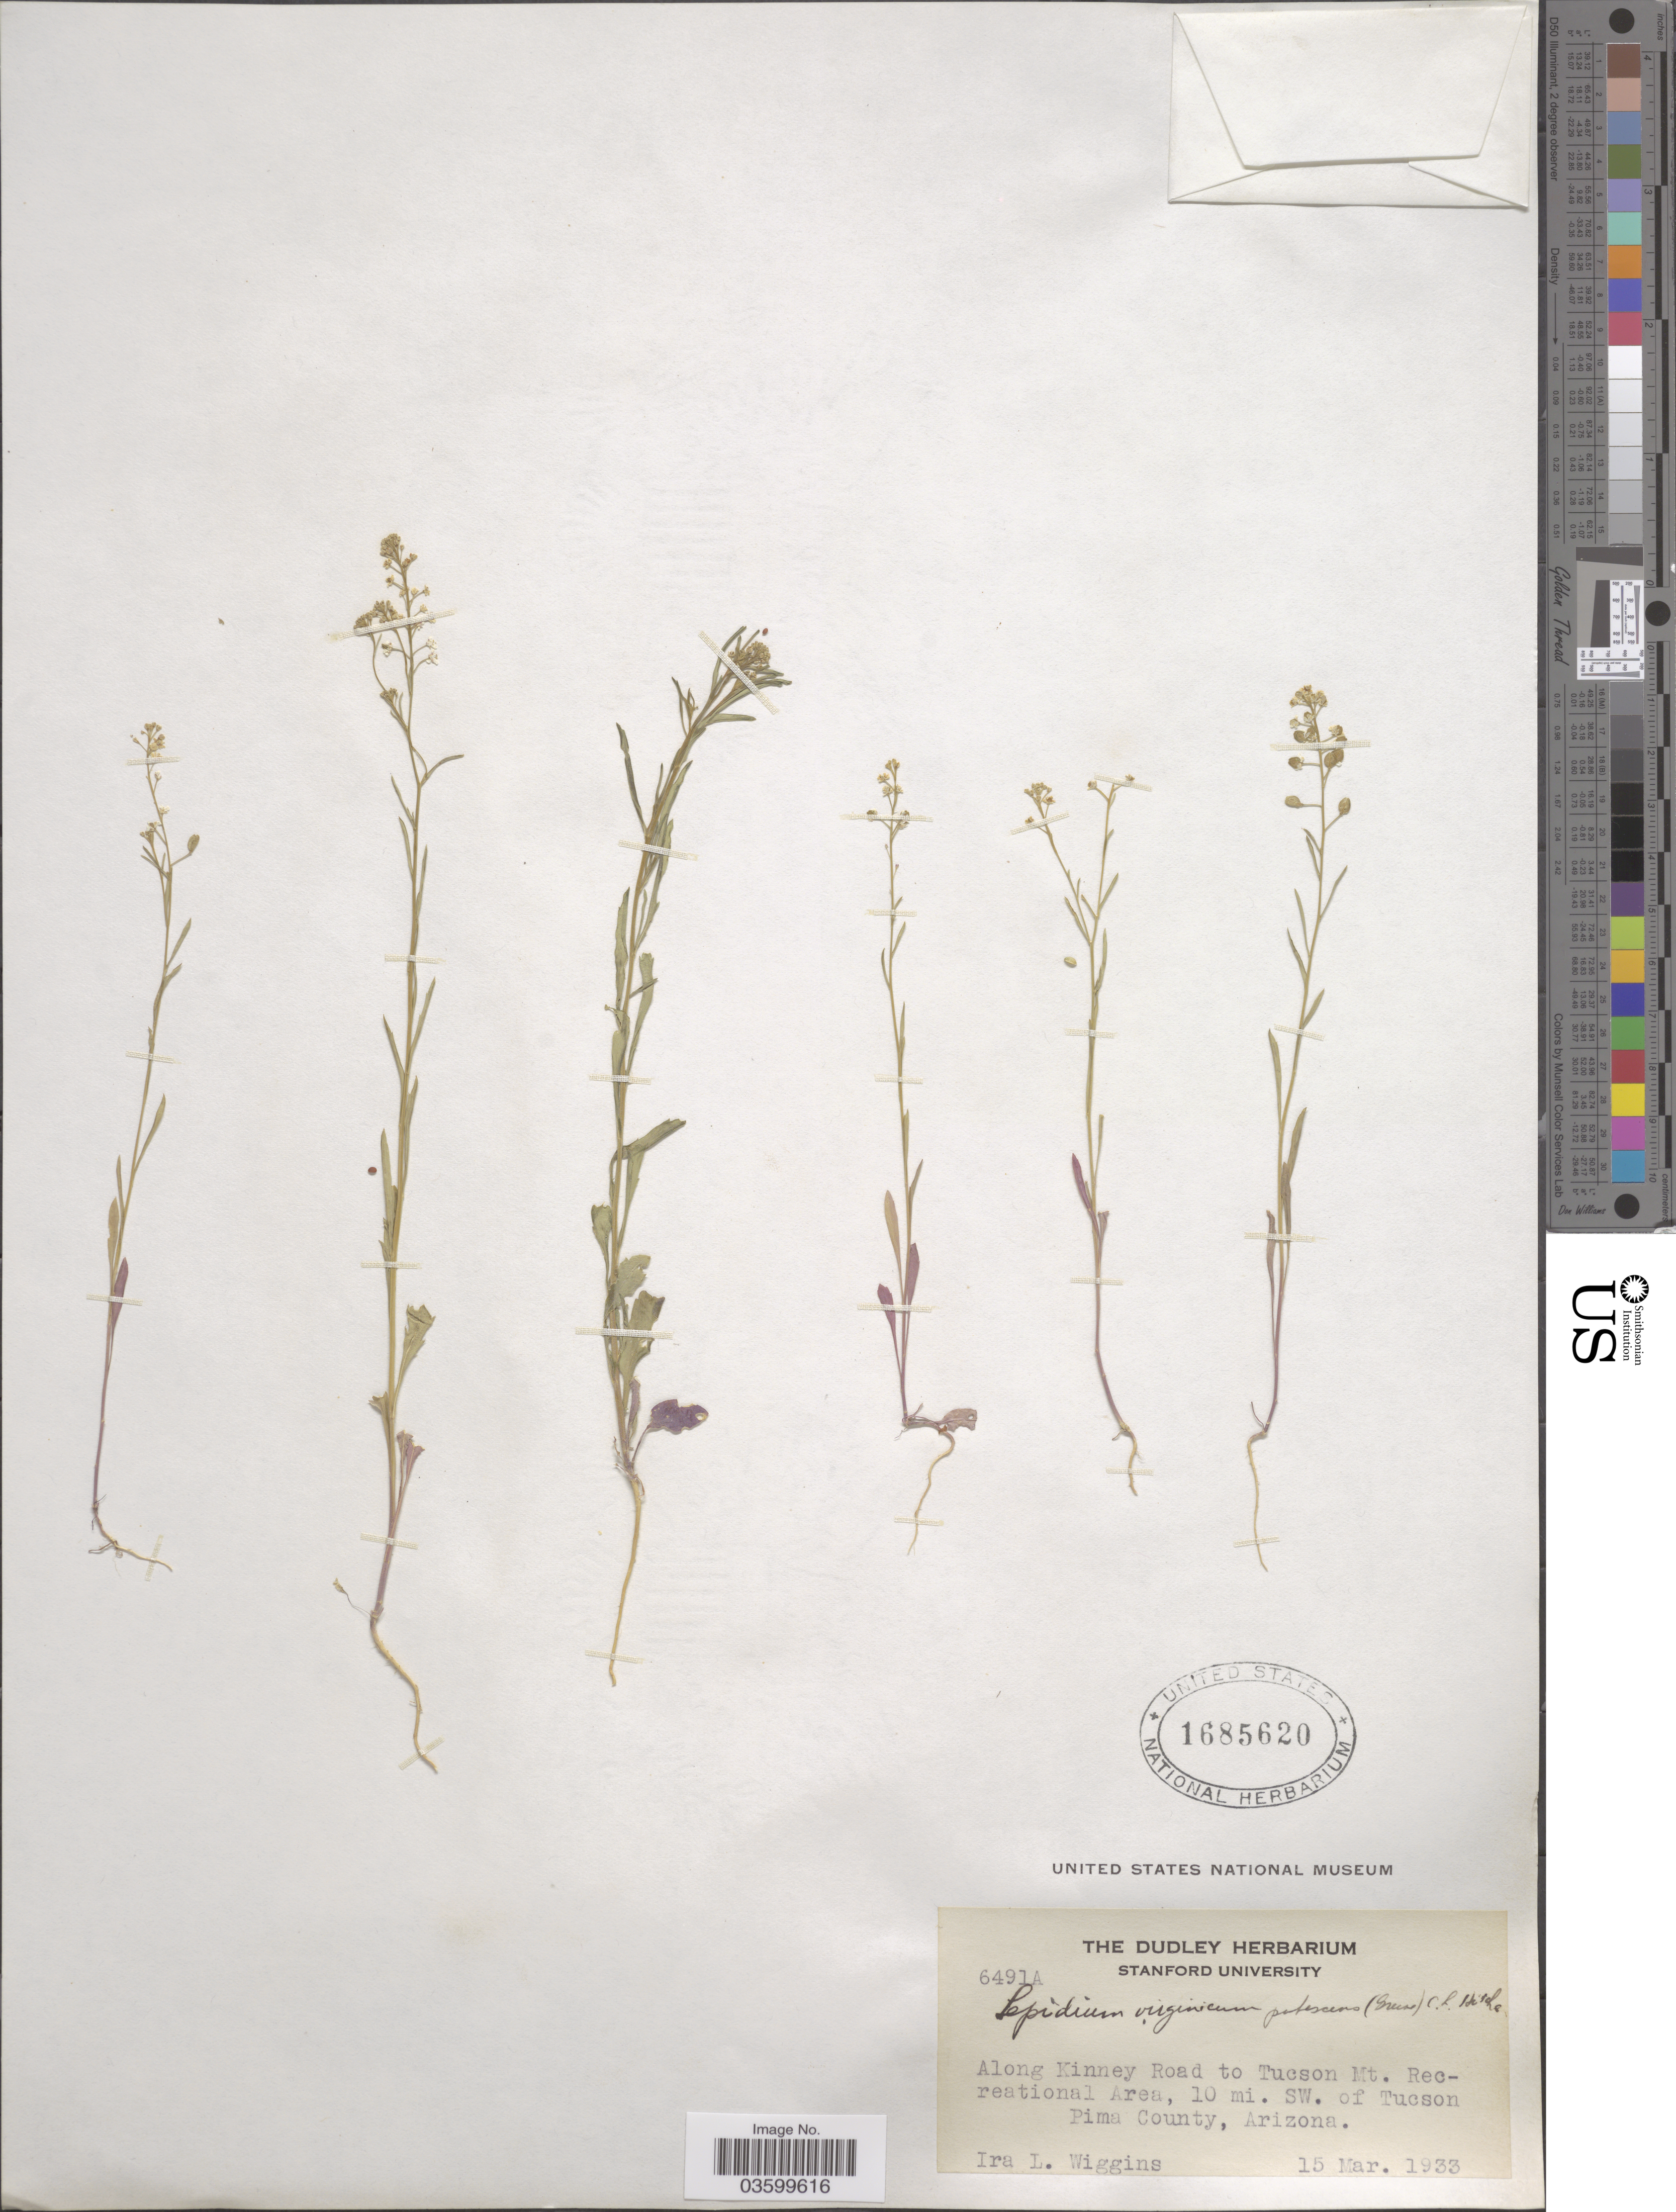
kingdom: Plantae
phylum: Tracheophyta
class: Magnoliopsida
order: Brassicales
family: Brassicaceae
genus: Lepidium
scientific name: Lepidium virginicum var. pubescens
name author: (Greene) C.L. Hitchc.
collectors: I. L. Wiggins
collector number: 6491A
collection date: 1933-03-15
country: United States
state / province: Arizona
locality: Along Kinney Road to Tucson Mt. Recreational Area, 10 mi. SW. of Tucson. Pima County.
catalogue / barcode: US 1685620